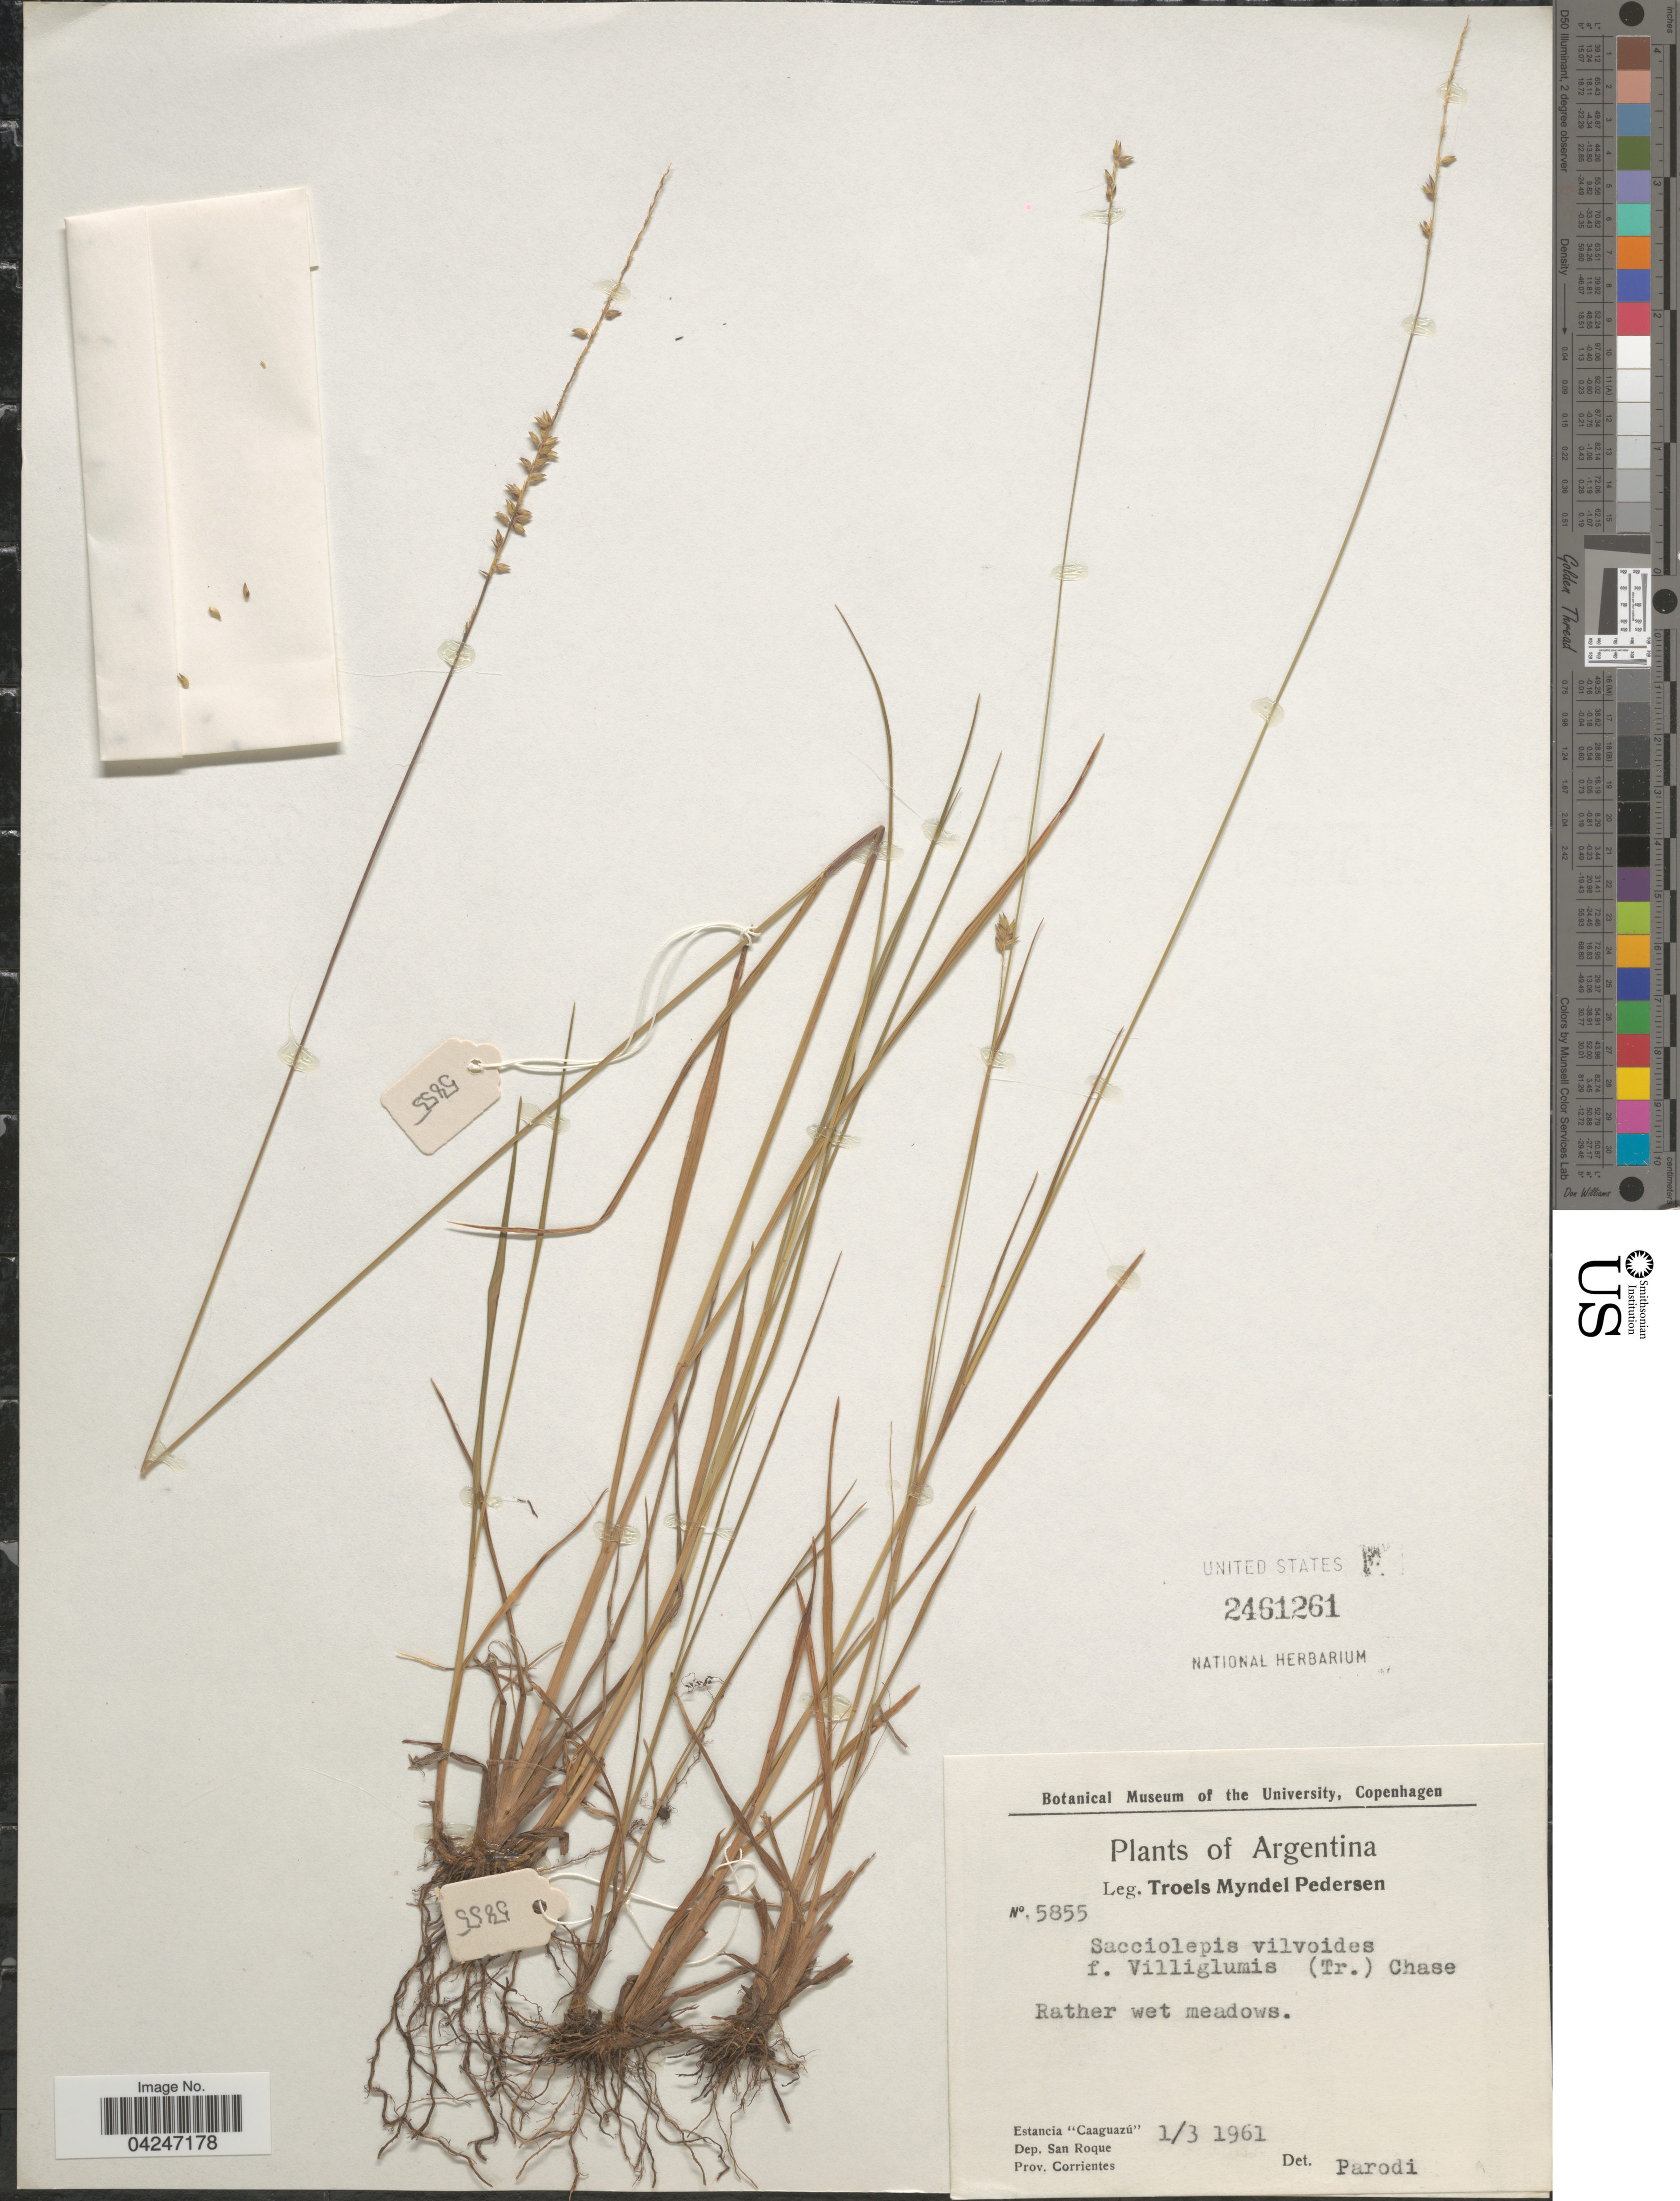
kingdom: Plantae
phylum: Tracheophyta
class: Liliopsida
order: Poales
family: Poaceae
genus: Sacciolepis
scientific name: Sacciolepis vilvoides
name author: (Trin.) Chase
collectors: T. Pederson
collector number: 5855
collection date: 1961-03-01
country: Argentina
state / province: Corrientes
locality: Estancia "Caaguazú". Dep. San Roque.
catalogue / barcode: US 2461261